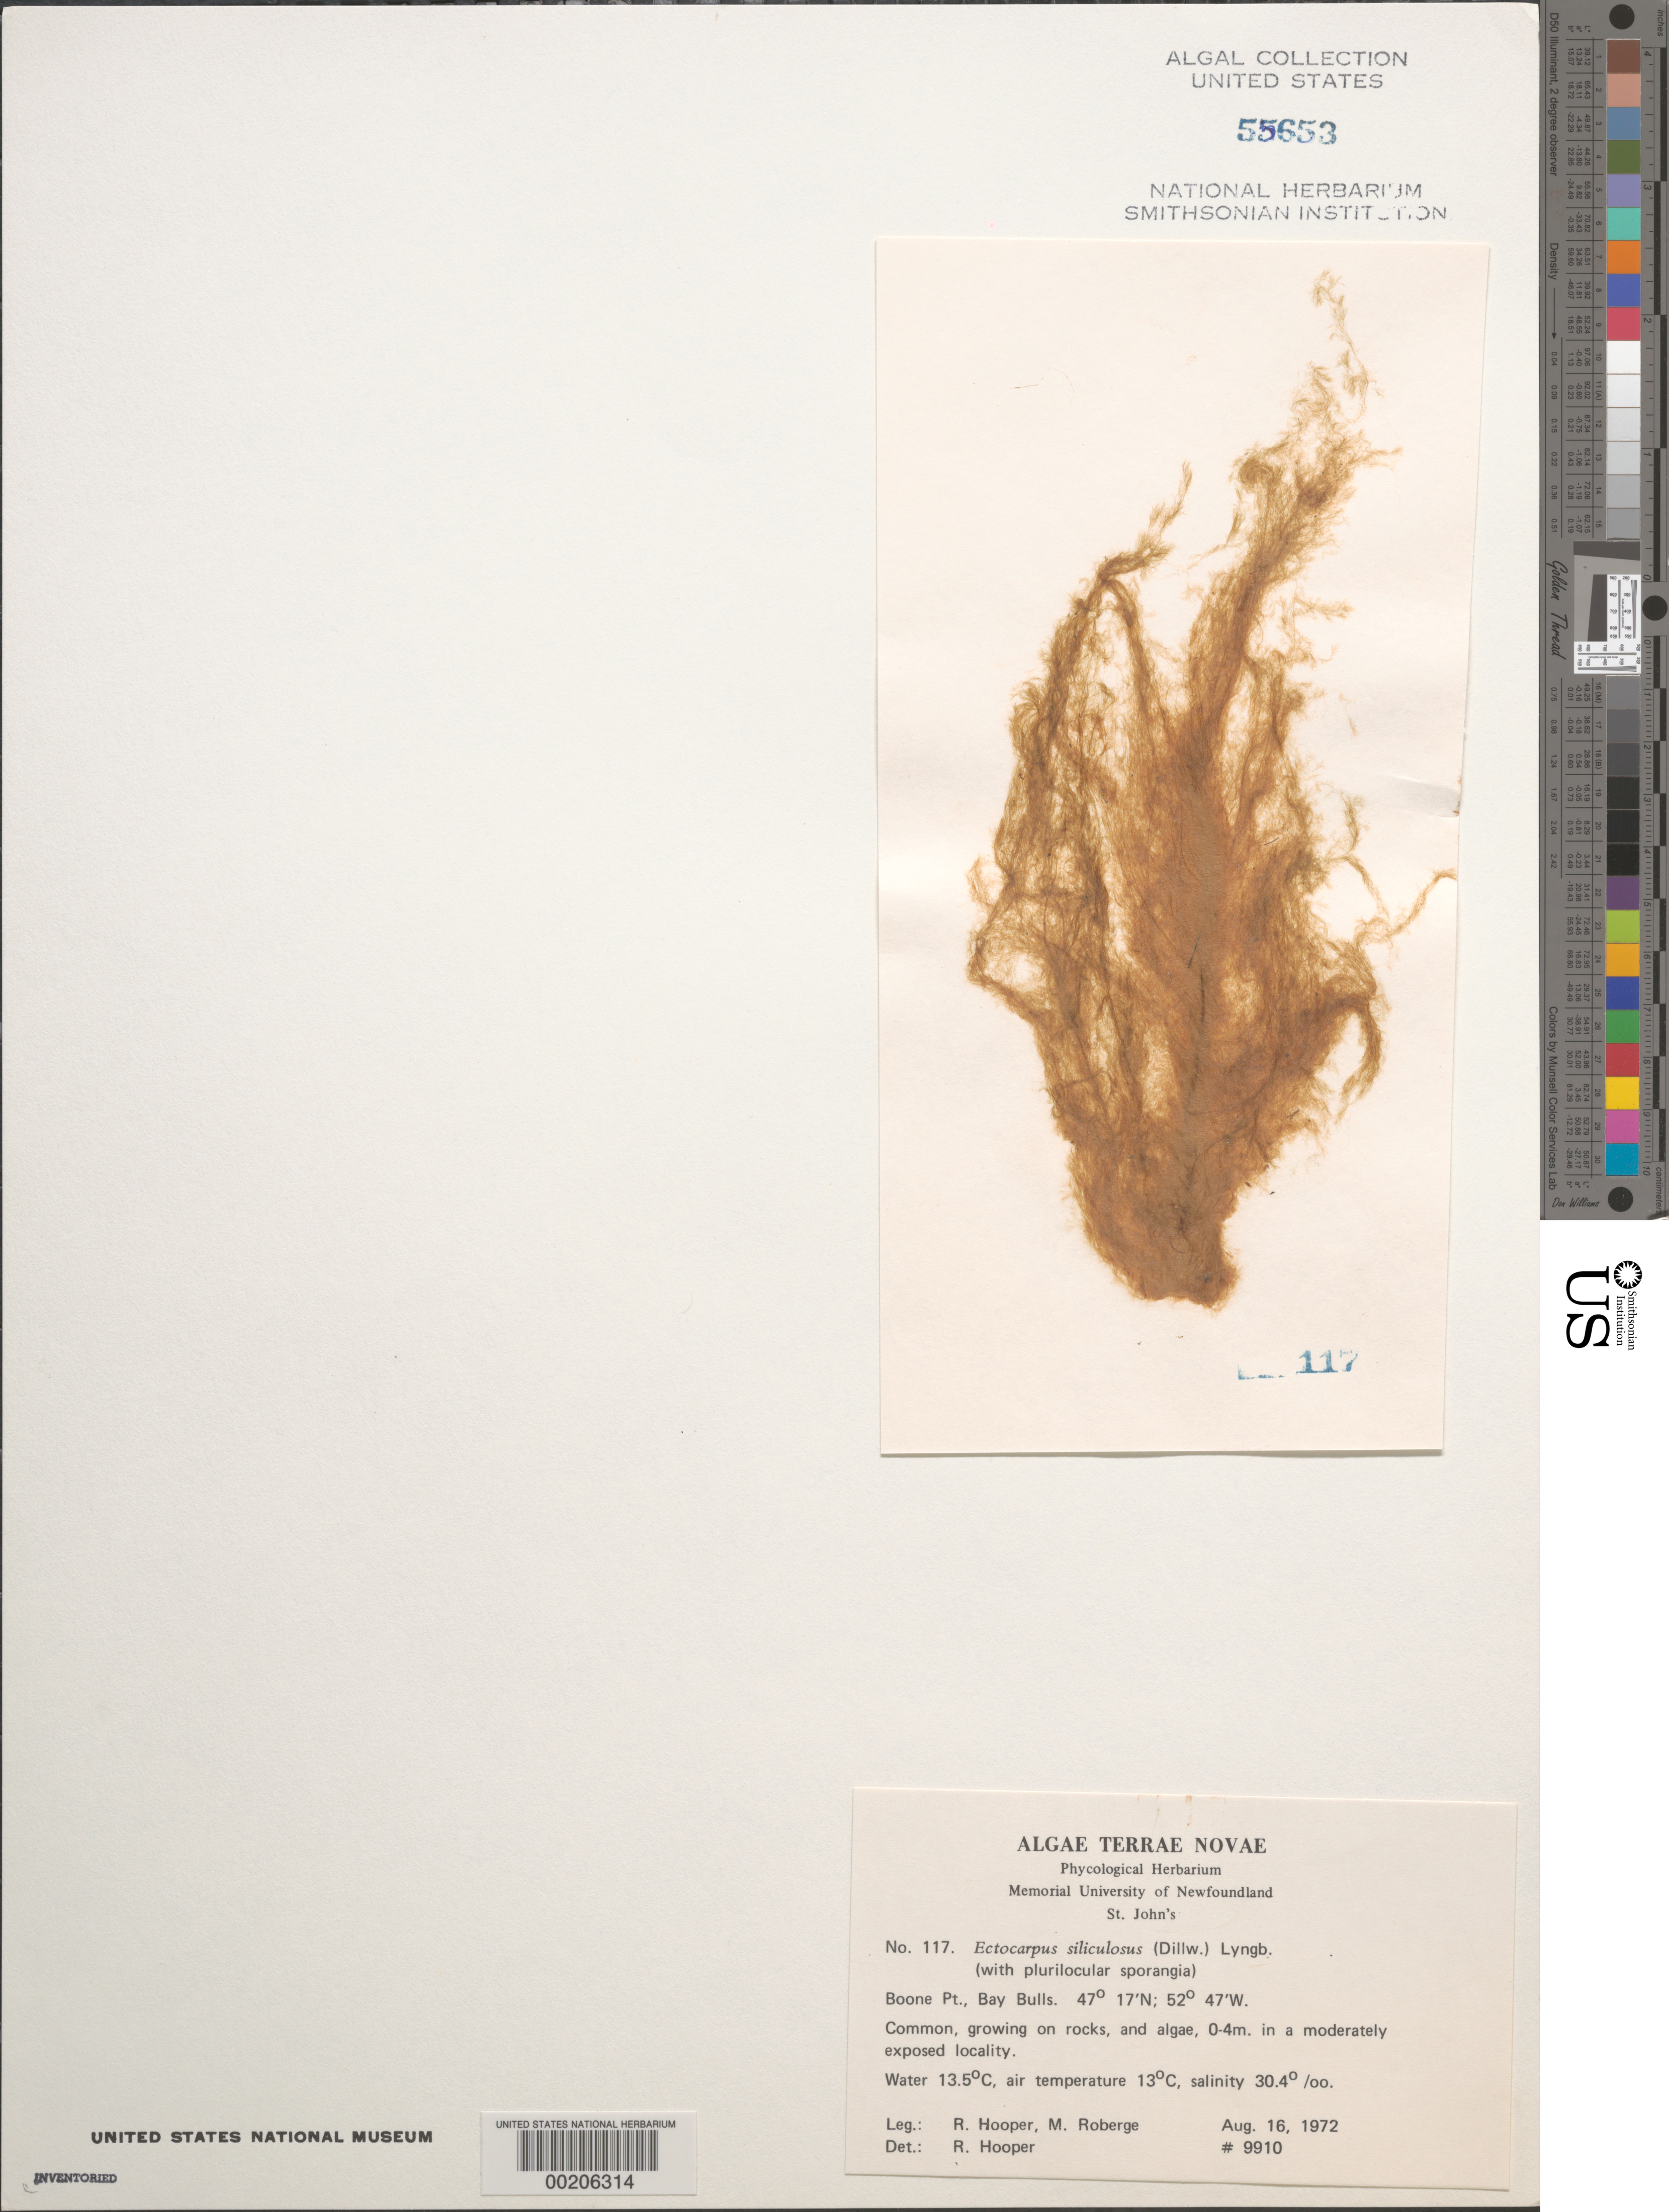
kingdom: Chromista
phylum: Ochrophyta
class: Phaeophyceae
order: Ectocarpales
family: Ectocarpaceae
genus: Ectocarpus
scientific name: Ectocarpus siliculosus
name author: (Dillwyn) Lyngbye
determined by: Hooper, R. G.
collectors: R. G. Hooper & M. Roberge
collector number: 9910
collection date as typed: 16 Aug 1972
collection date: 1972-08-16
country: Canada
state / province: Newfoundland and Labrador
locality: Boone Point, Bay Bulls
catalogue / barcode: US 55653